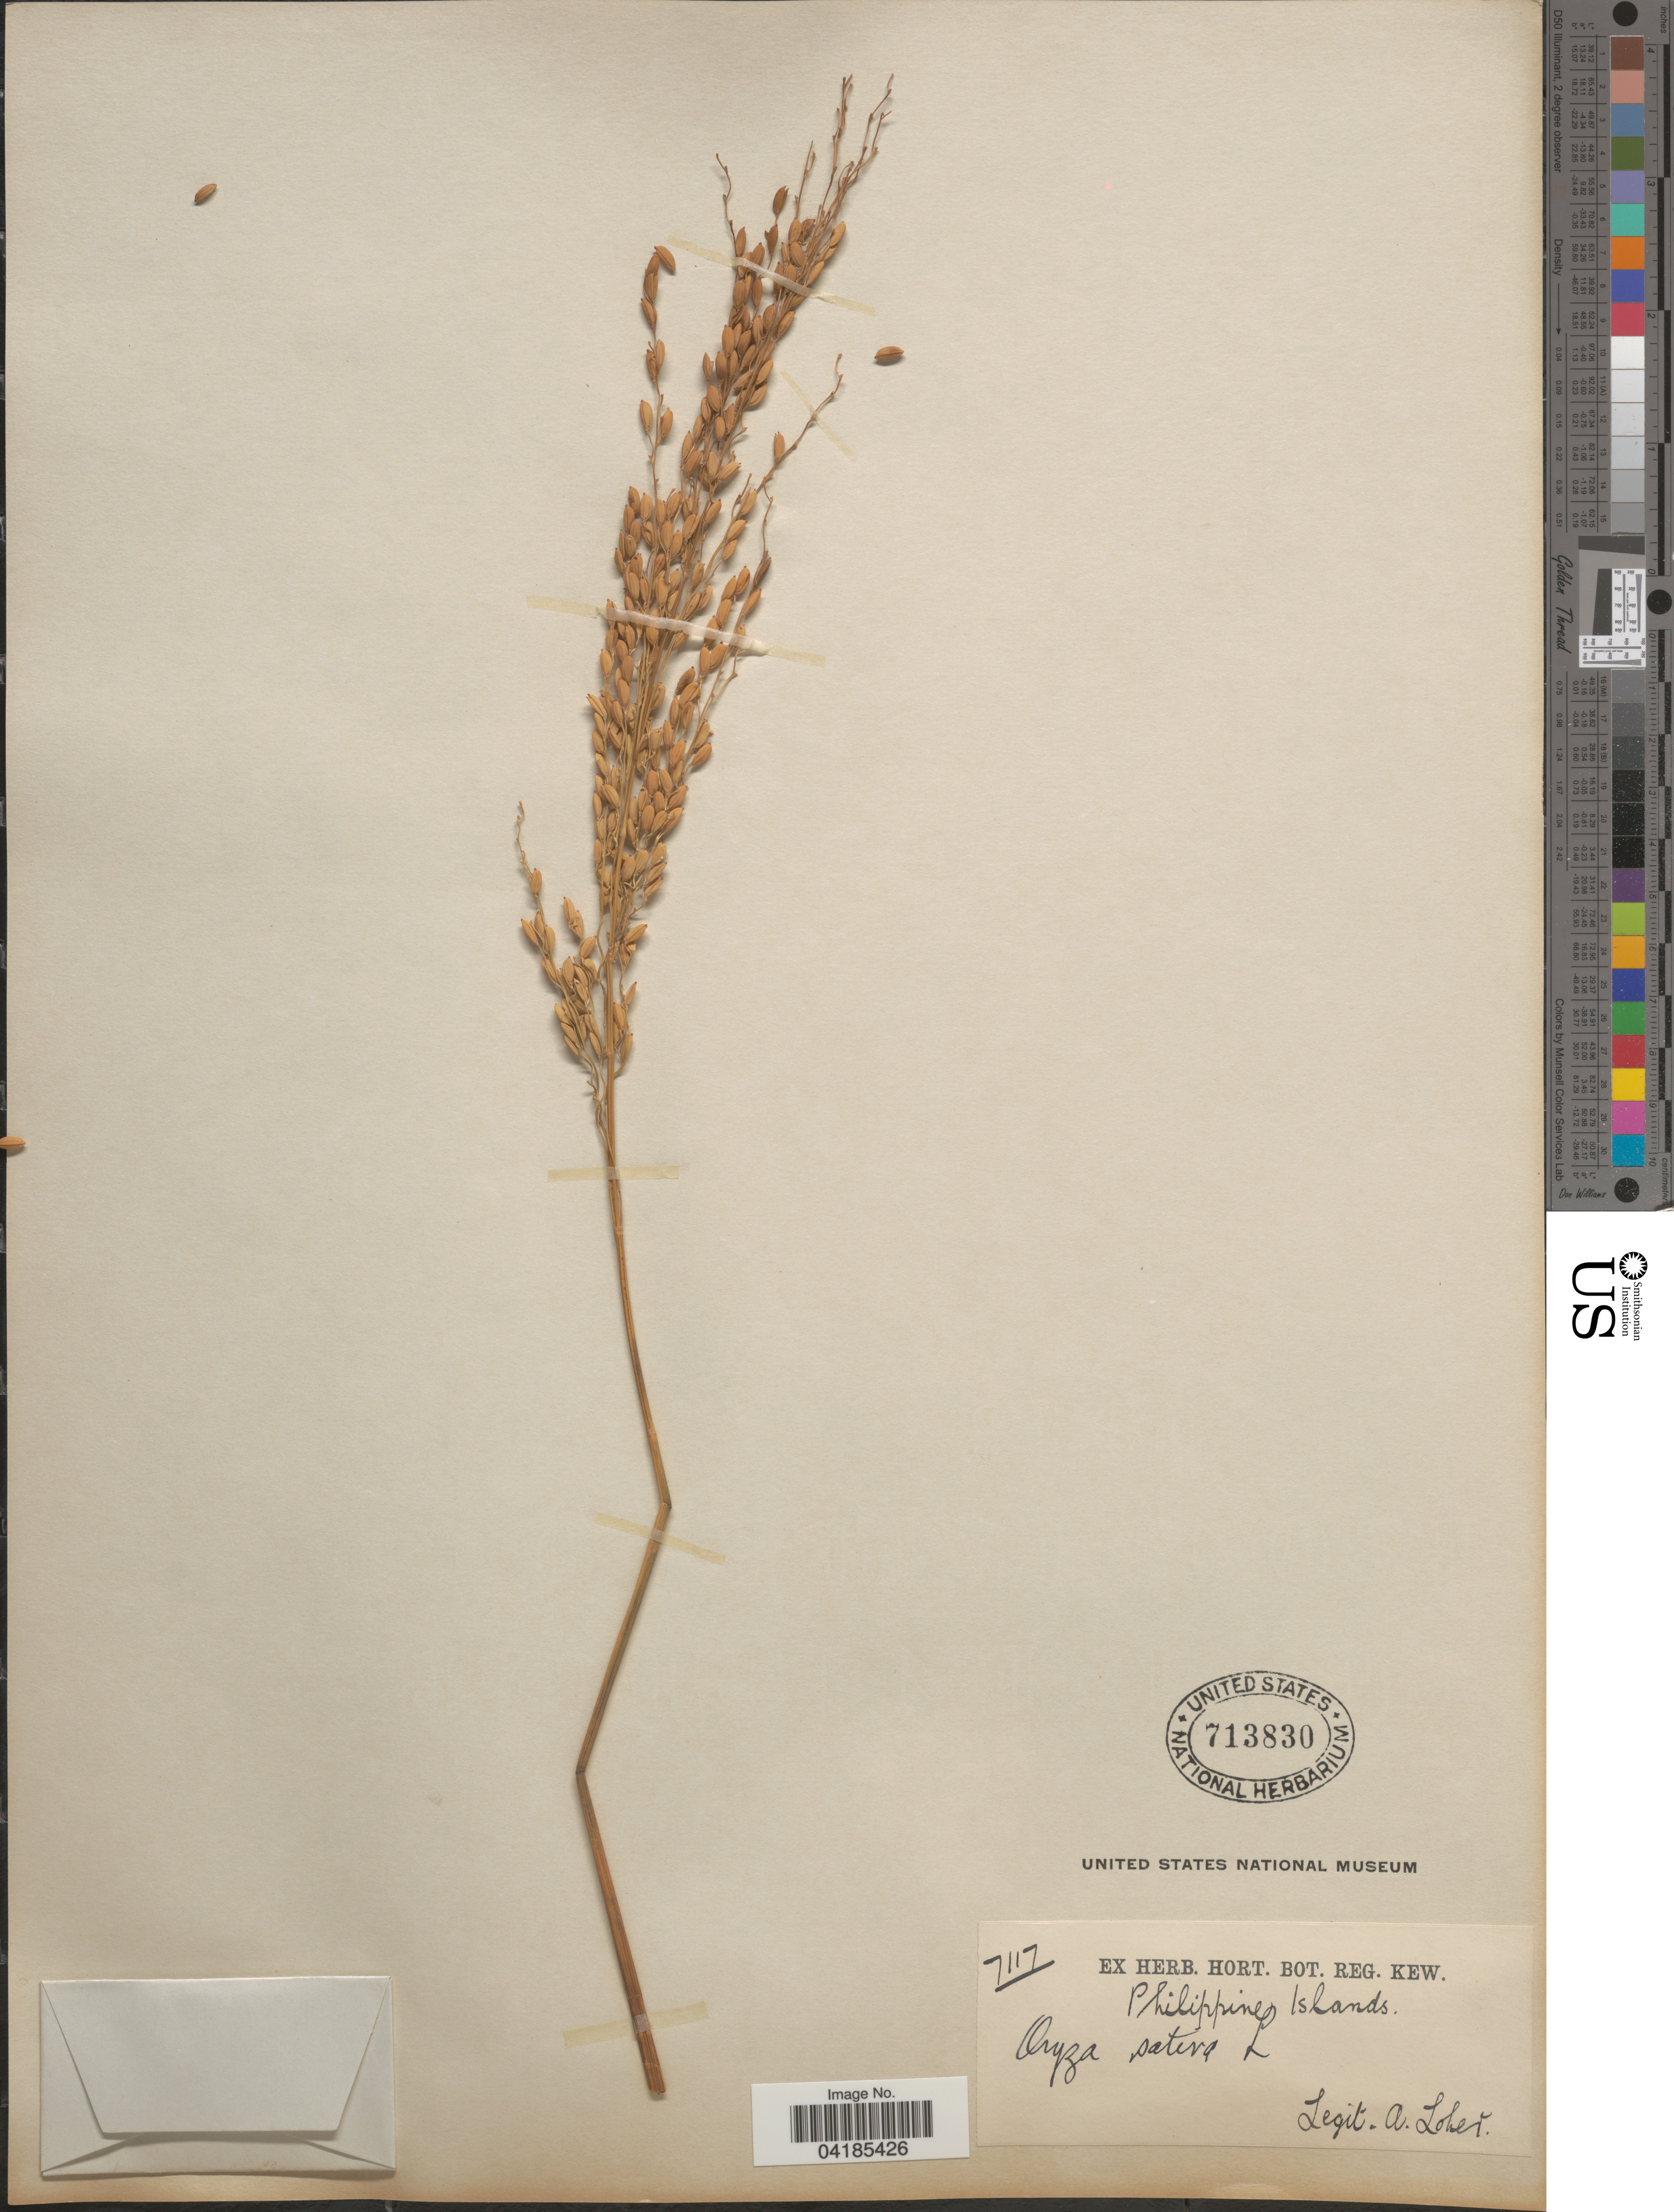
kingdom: Plantae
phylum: Tracheophyta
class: Liliopsida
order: Poales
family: Poaceae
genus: Oryza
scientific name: Oryza sativa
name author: L.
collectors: A. Loher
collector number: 7117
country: Philippines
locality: Philippine Islands.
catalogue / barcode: US 713830